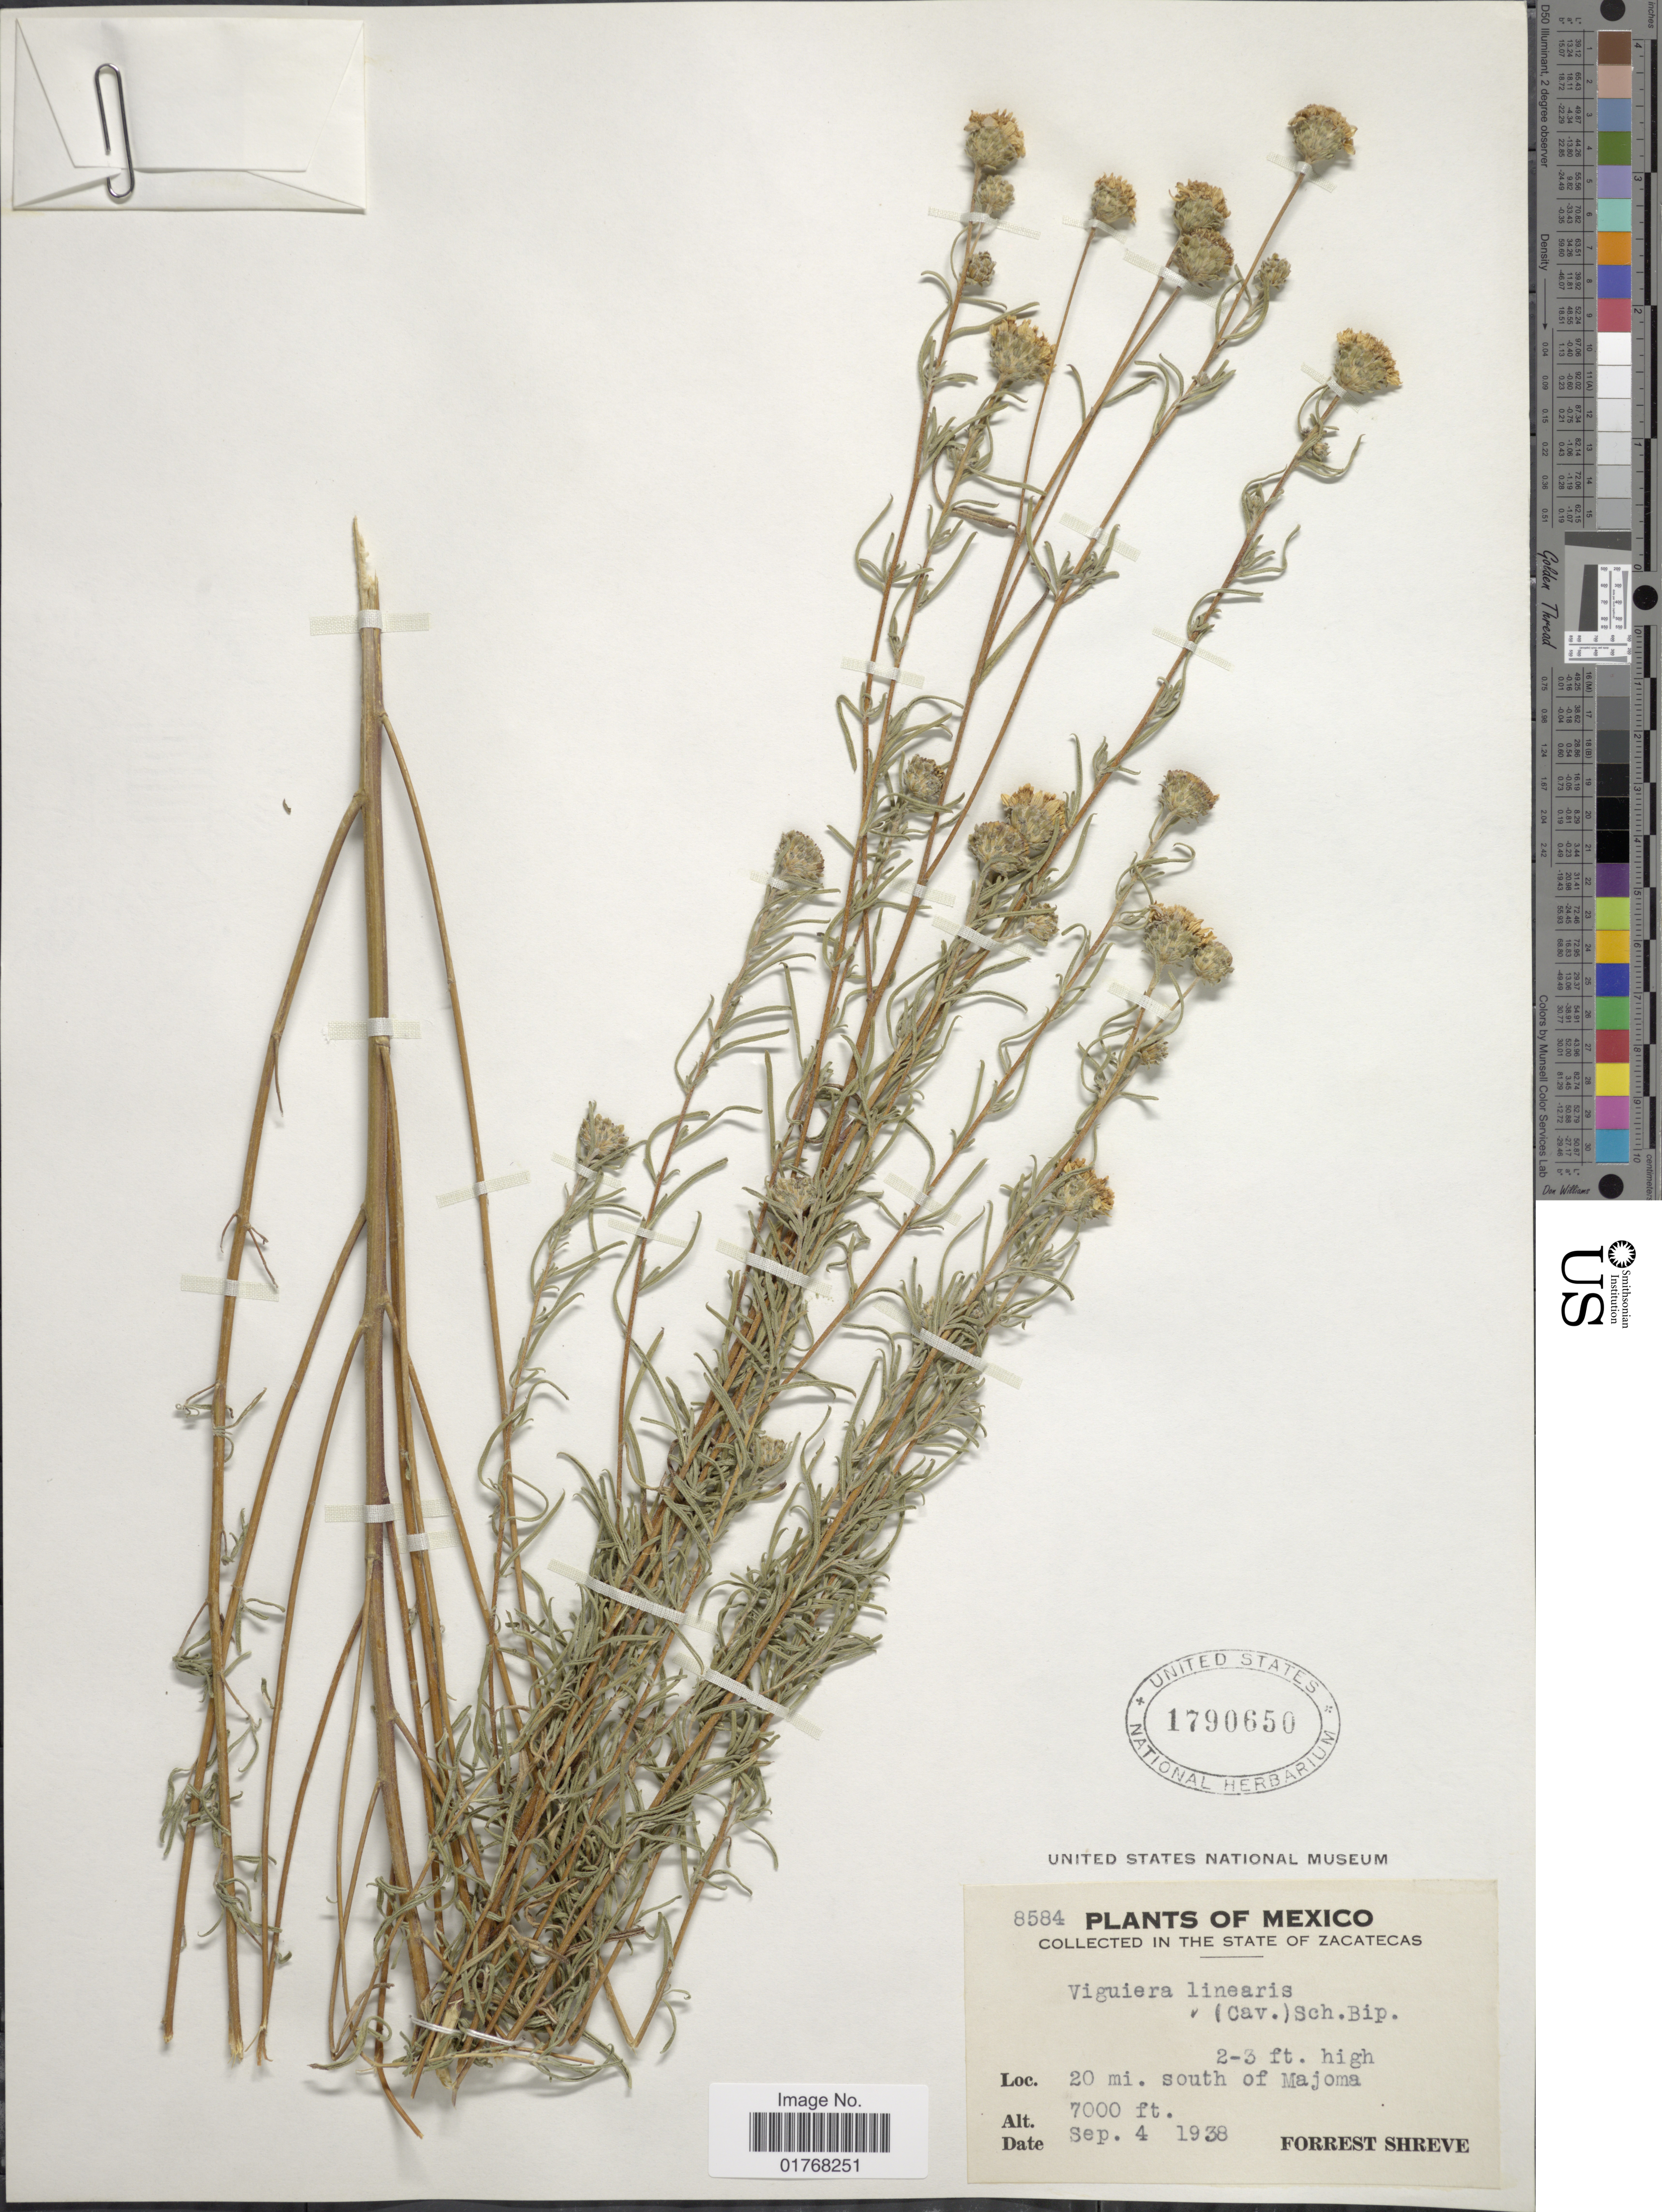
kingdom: Plantae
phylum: Tracheophyta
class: Magnoliopsida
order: Asterales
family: Asteraceae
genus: Viguiera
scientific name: Viguiera linearis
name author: (Cav.) Sch. Bip.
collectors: F. Shreve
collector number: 8584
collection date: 1938-09-04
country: Mexico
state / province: Zacatecas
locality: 20 mi south of Majoma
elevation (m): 2134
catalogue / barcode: US 1790650